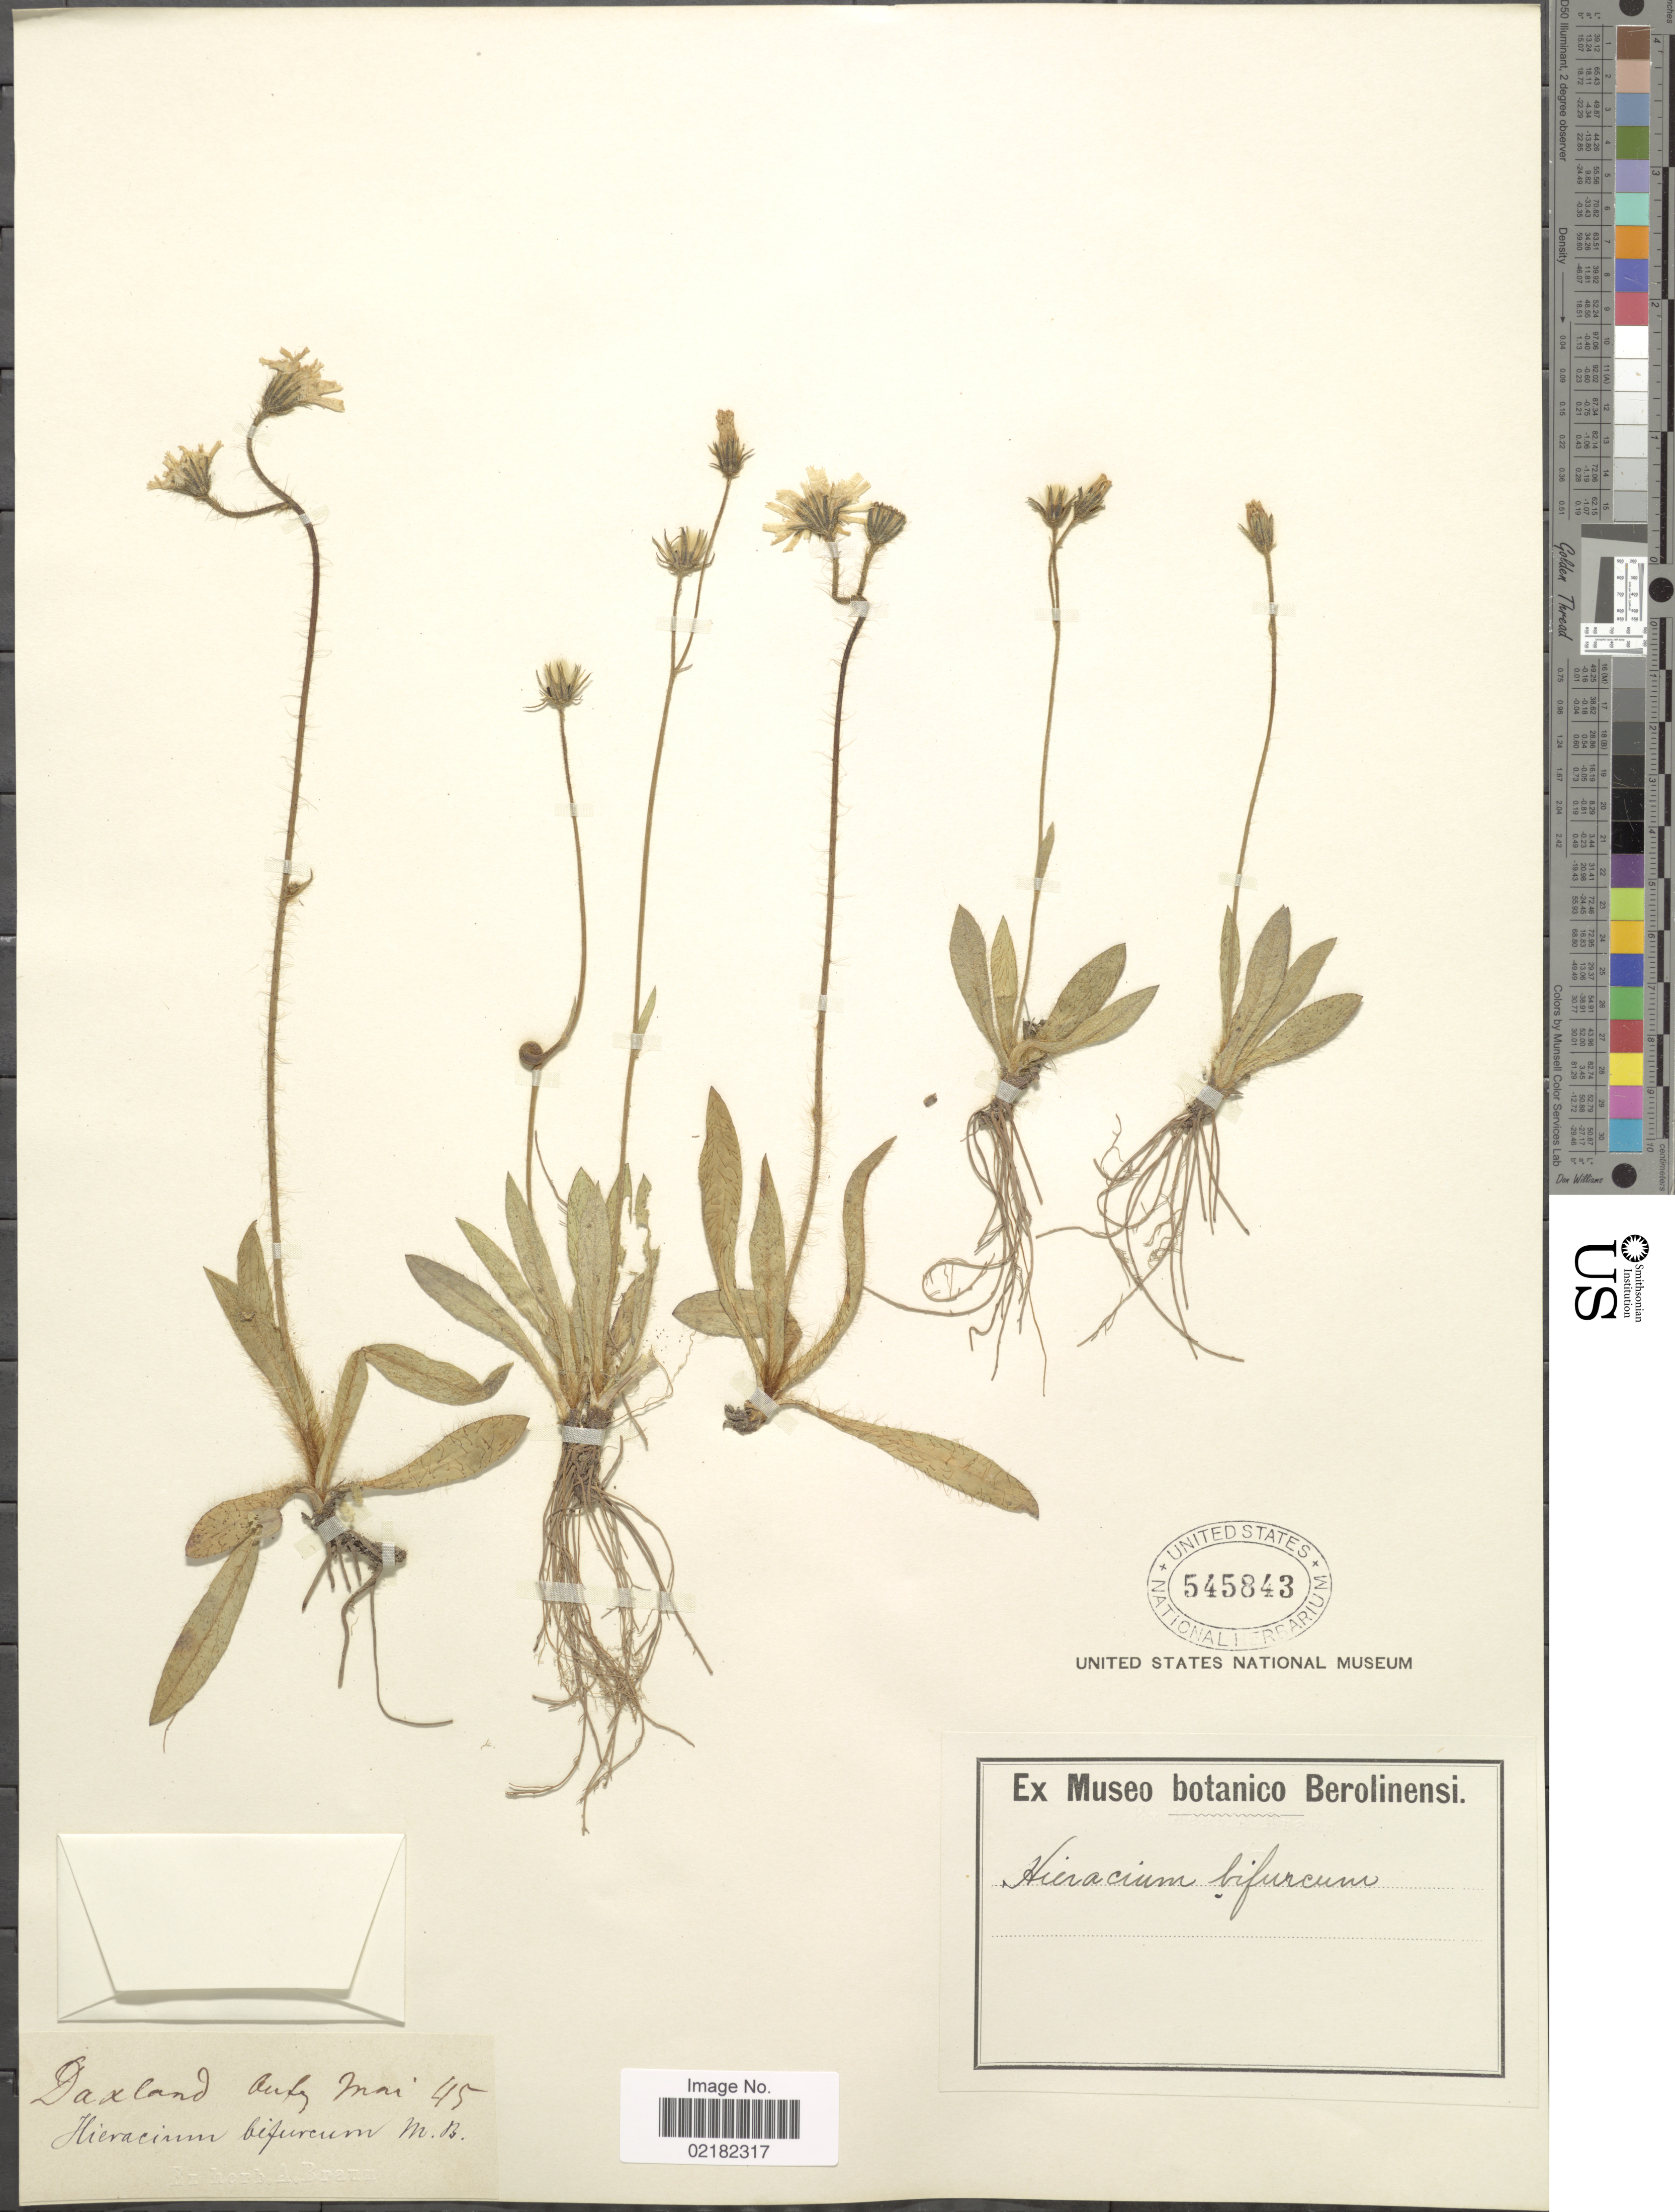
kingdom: Plantae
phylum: Tracheophyta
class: Magnoliopsida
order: Asterales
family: Asteraceae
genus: Pilosella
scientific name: Pilosella bifurca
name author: (M. Bieb.) F.W. Schultz & Sch. Bip.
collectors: ex Mus. Bot. Berolinensi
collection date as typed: Transcribed d/m/y: /5/45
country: Germany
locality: Daxland autz. [interpreted]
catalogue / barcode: US 545843